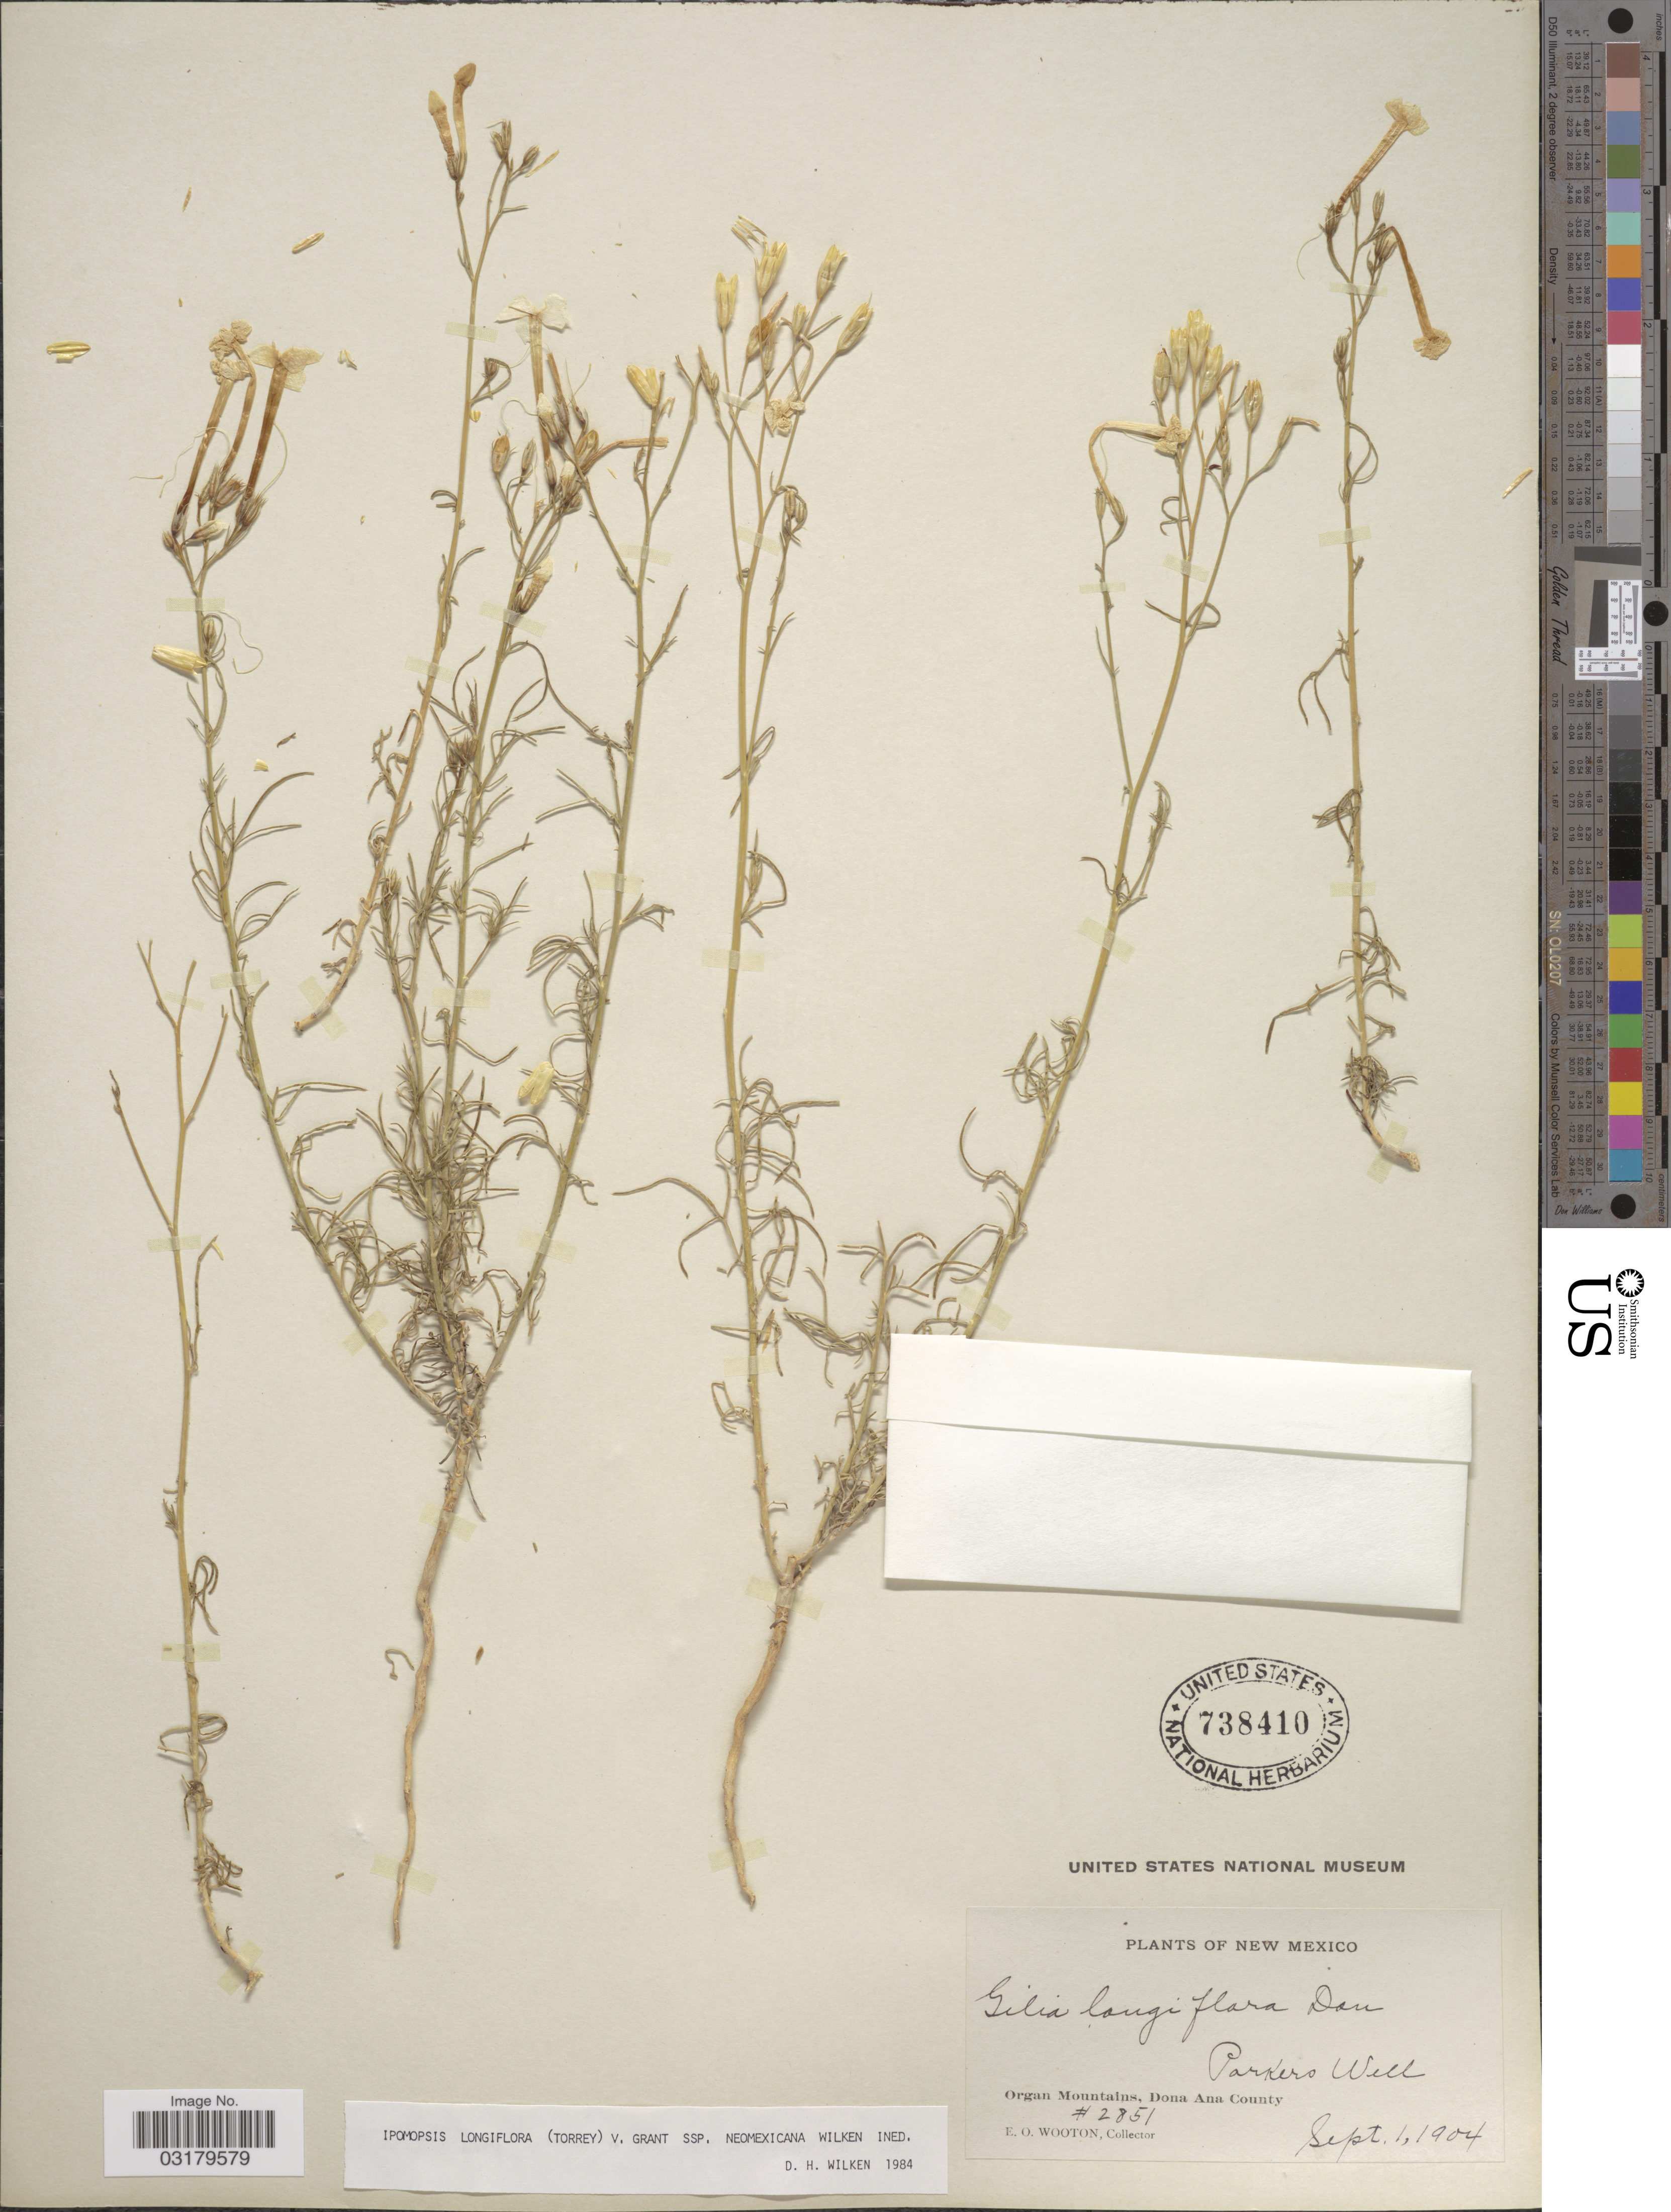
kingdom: Plantae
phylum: Tracheophyta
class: Magnoliopsida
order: Ericales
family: Polemoniaceae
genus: Ipomopsis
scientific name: Ipomopsis longiflora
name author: (Torr.) V.E. Grant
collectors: E. O. Wooton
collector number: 2851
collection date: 1904-09-01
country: United States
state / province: New Mexico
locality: Parkers Well, Organ Mountains, Dona Ana County.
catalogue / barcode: US 738410